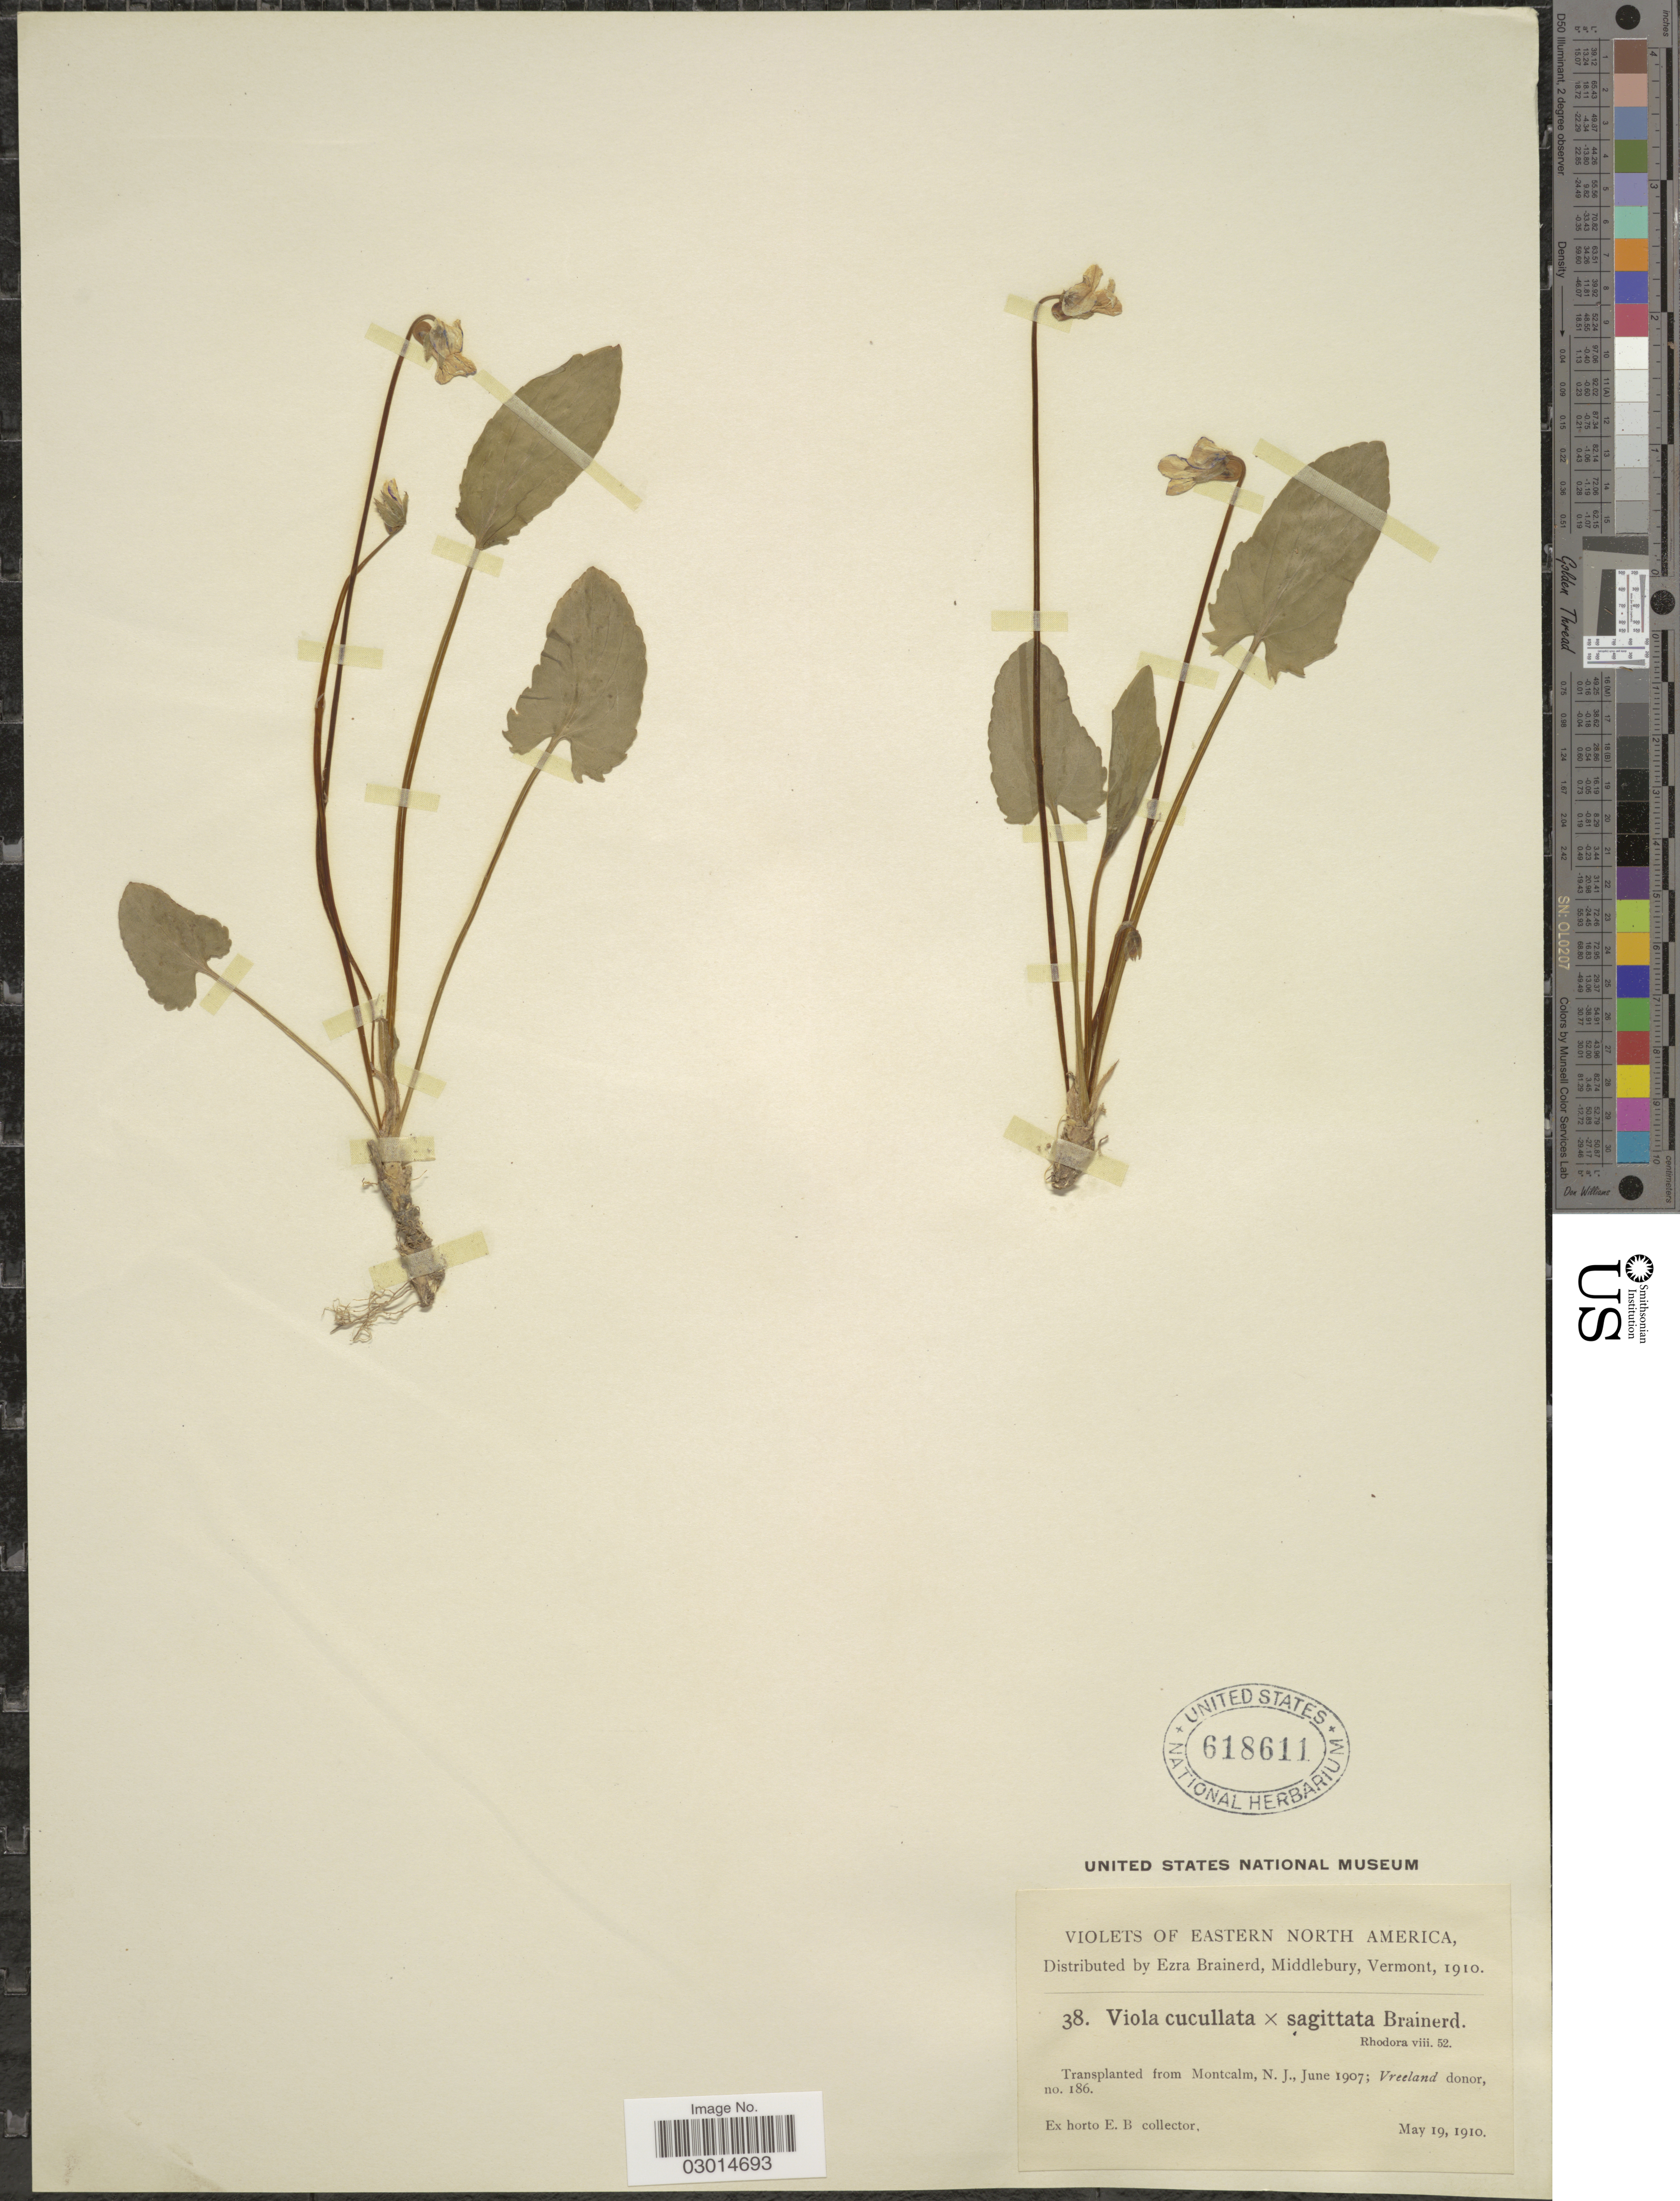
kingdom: Plantae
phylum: Tracheophyta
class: Magnoliopsida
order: Malpighiales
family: Violaceae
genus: Viola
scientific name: Viola cucullata x V. sagittata Aiton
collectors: ex herb. Ezra Brainerd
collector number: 38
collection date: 1910-05-19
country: United States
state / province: New Jersey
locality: Eastern North America. Transplanted from Montcalm, N.J.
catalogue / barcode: US 618611